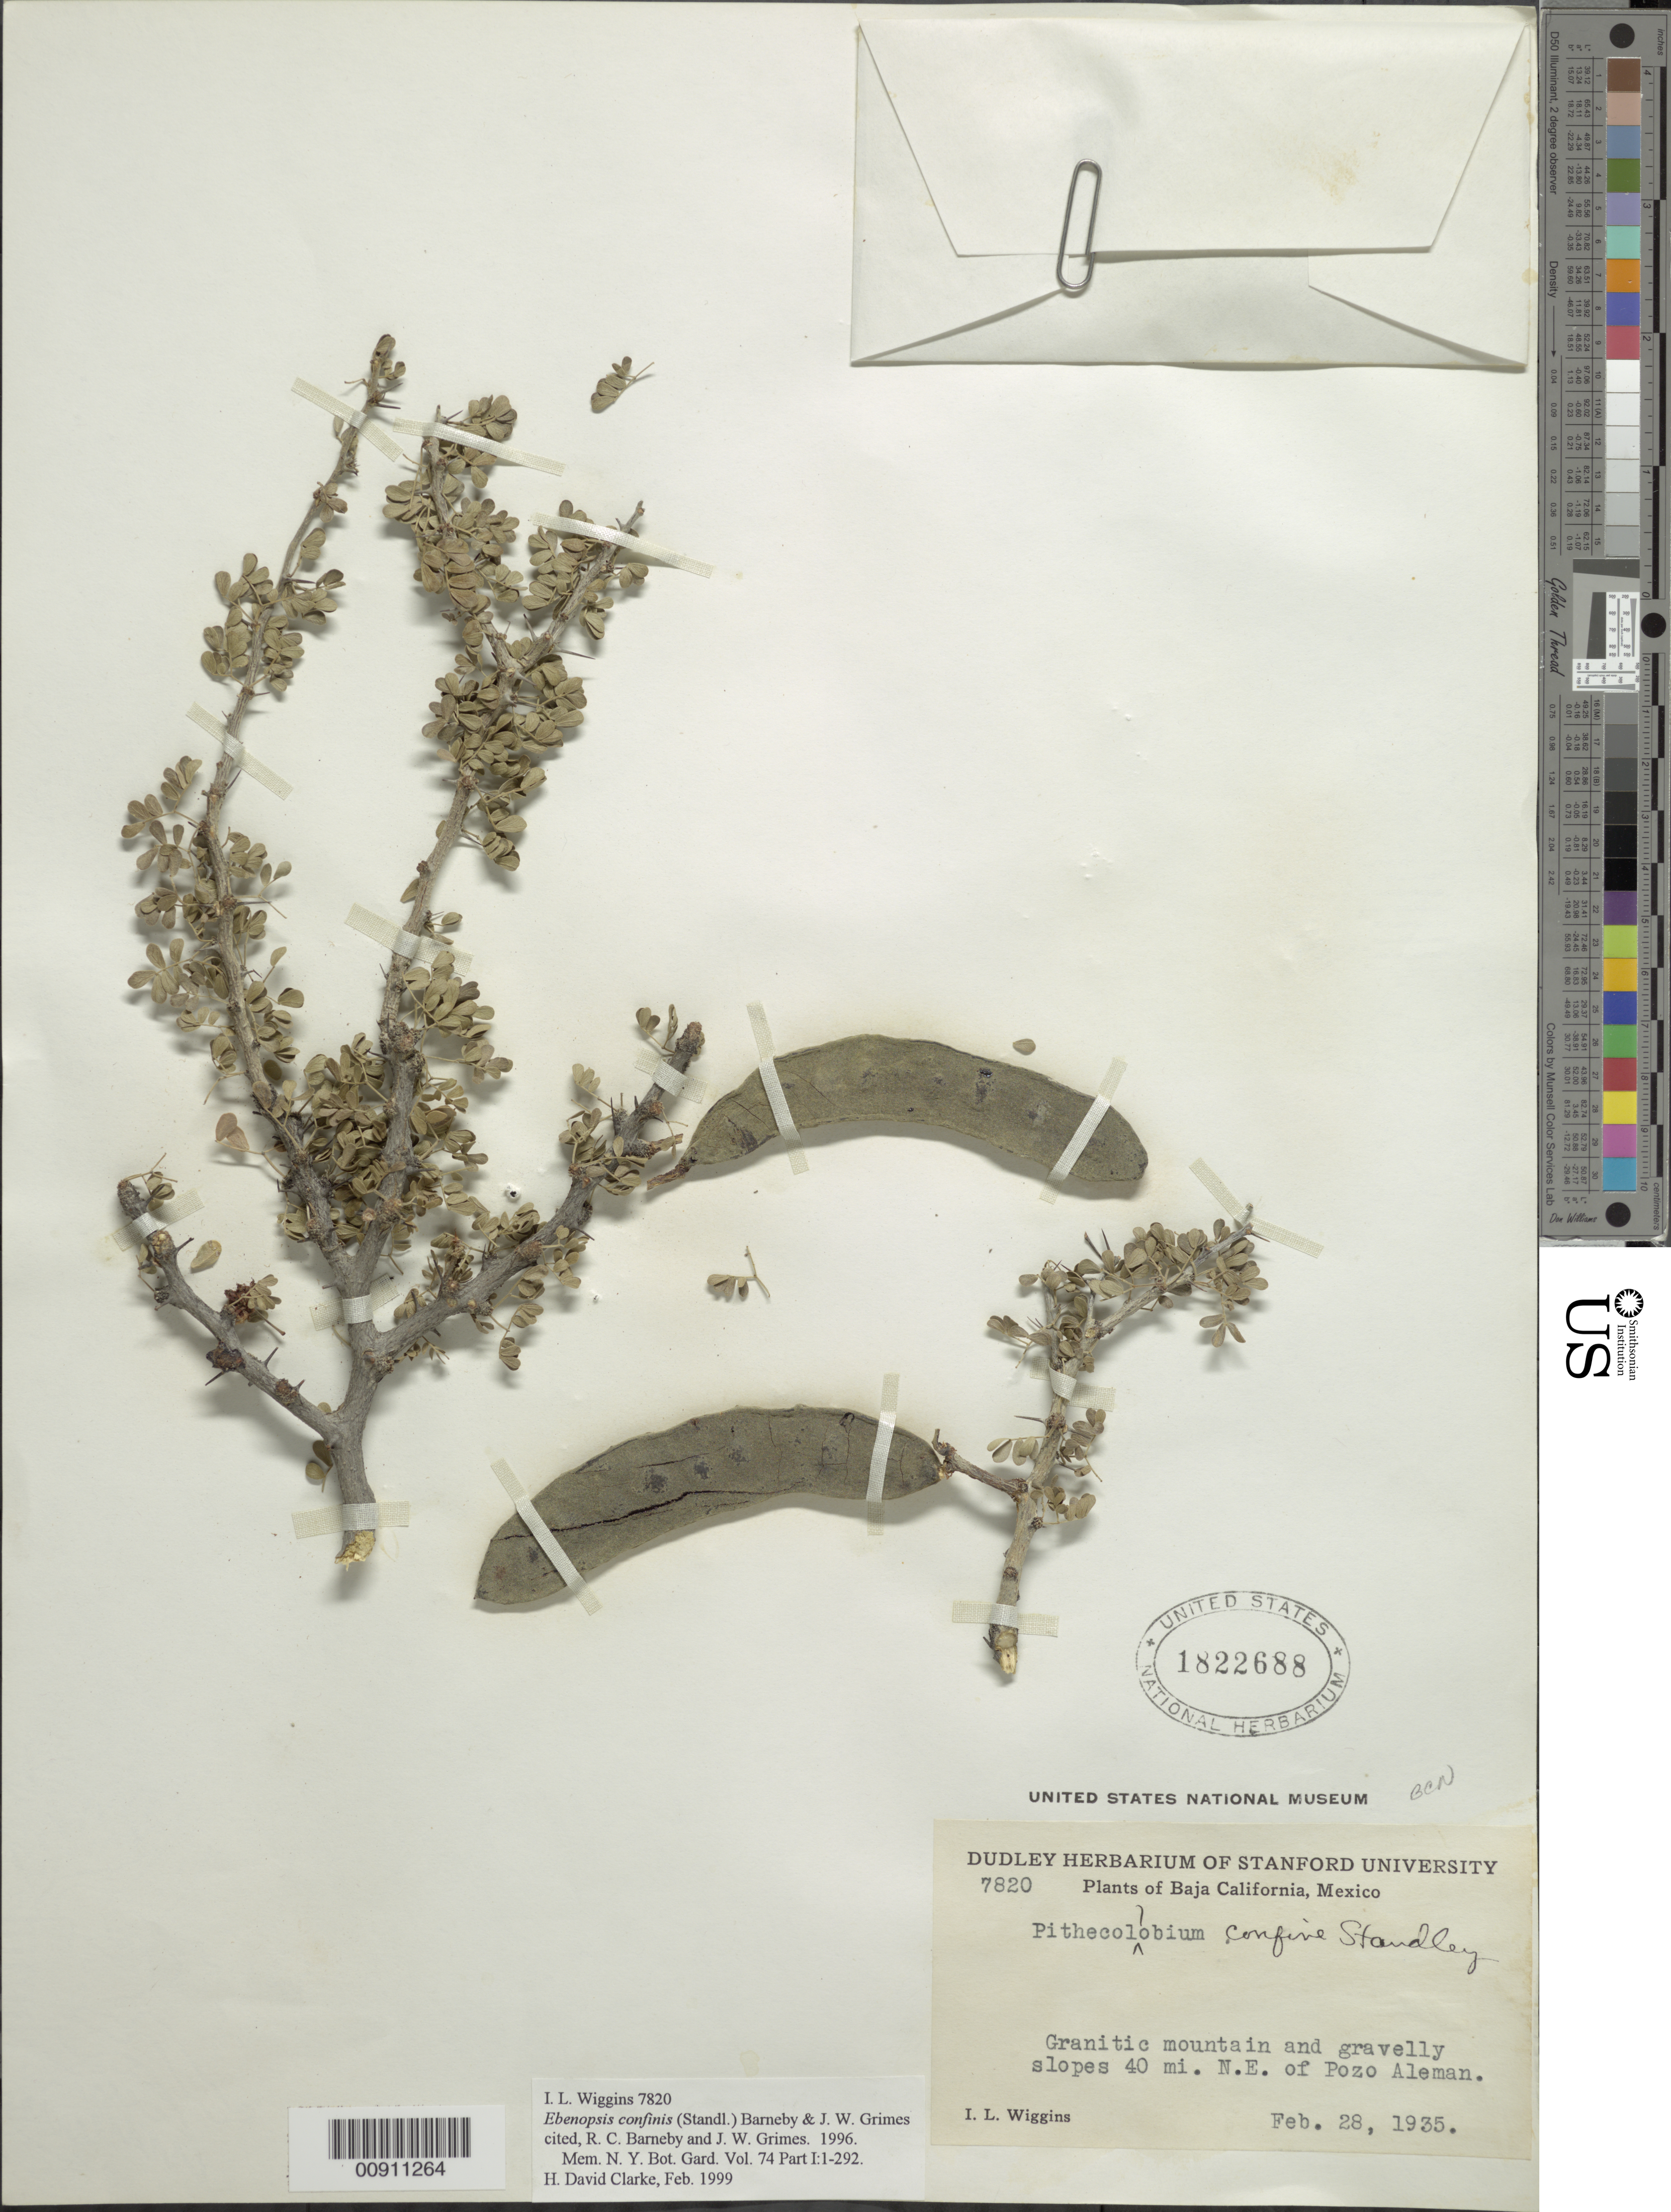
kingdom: Plantae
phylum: Tracheophyta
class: Magnoliopsida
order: Fabales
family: Fabaceae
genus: Ebenopsis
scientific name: Ebenopsis confinis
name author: (Standl.) Britton & Rose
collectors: I. L. Wiggins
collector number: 7820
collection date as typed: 28 Feb 1935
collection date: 1935-02-28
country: Mexico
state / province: Baja California Norte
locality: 40 mi. N.E. of Pozo Aleman.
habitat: Granitic mountain and gravelly slopes.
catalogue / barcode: US 1822688